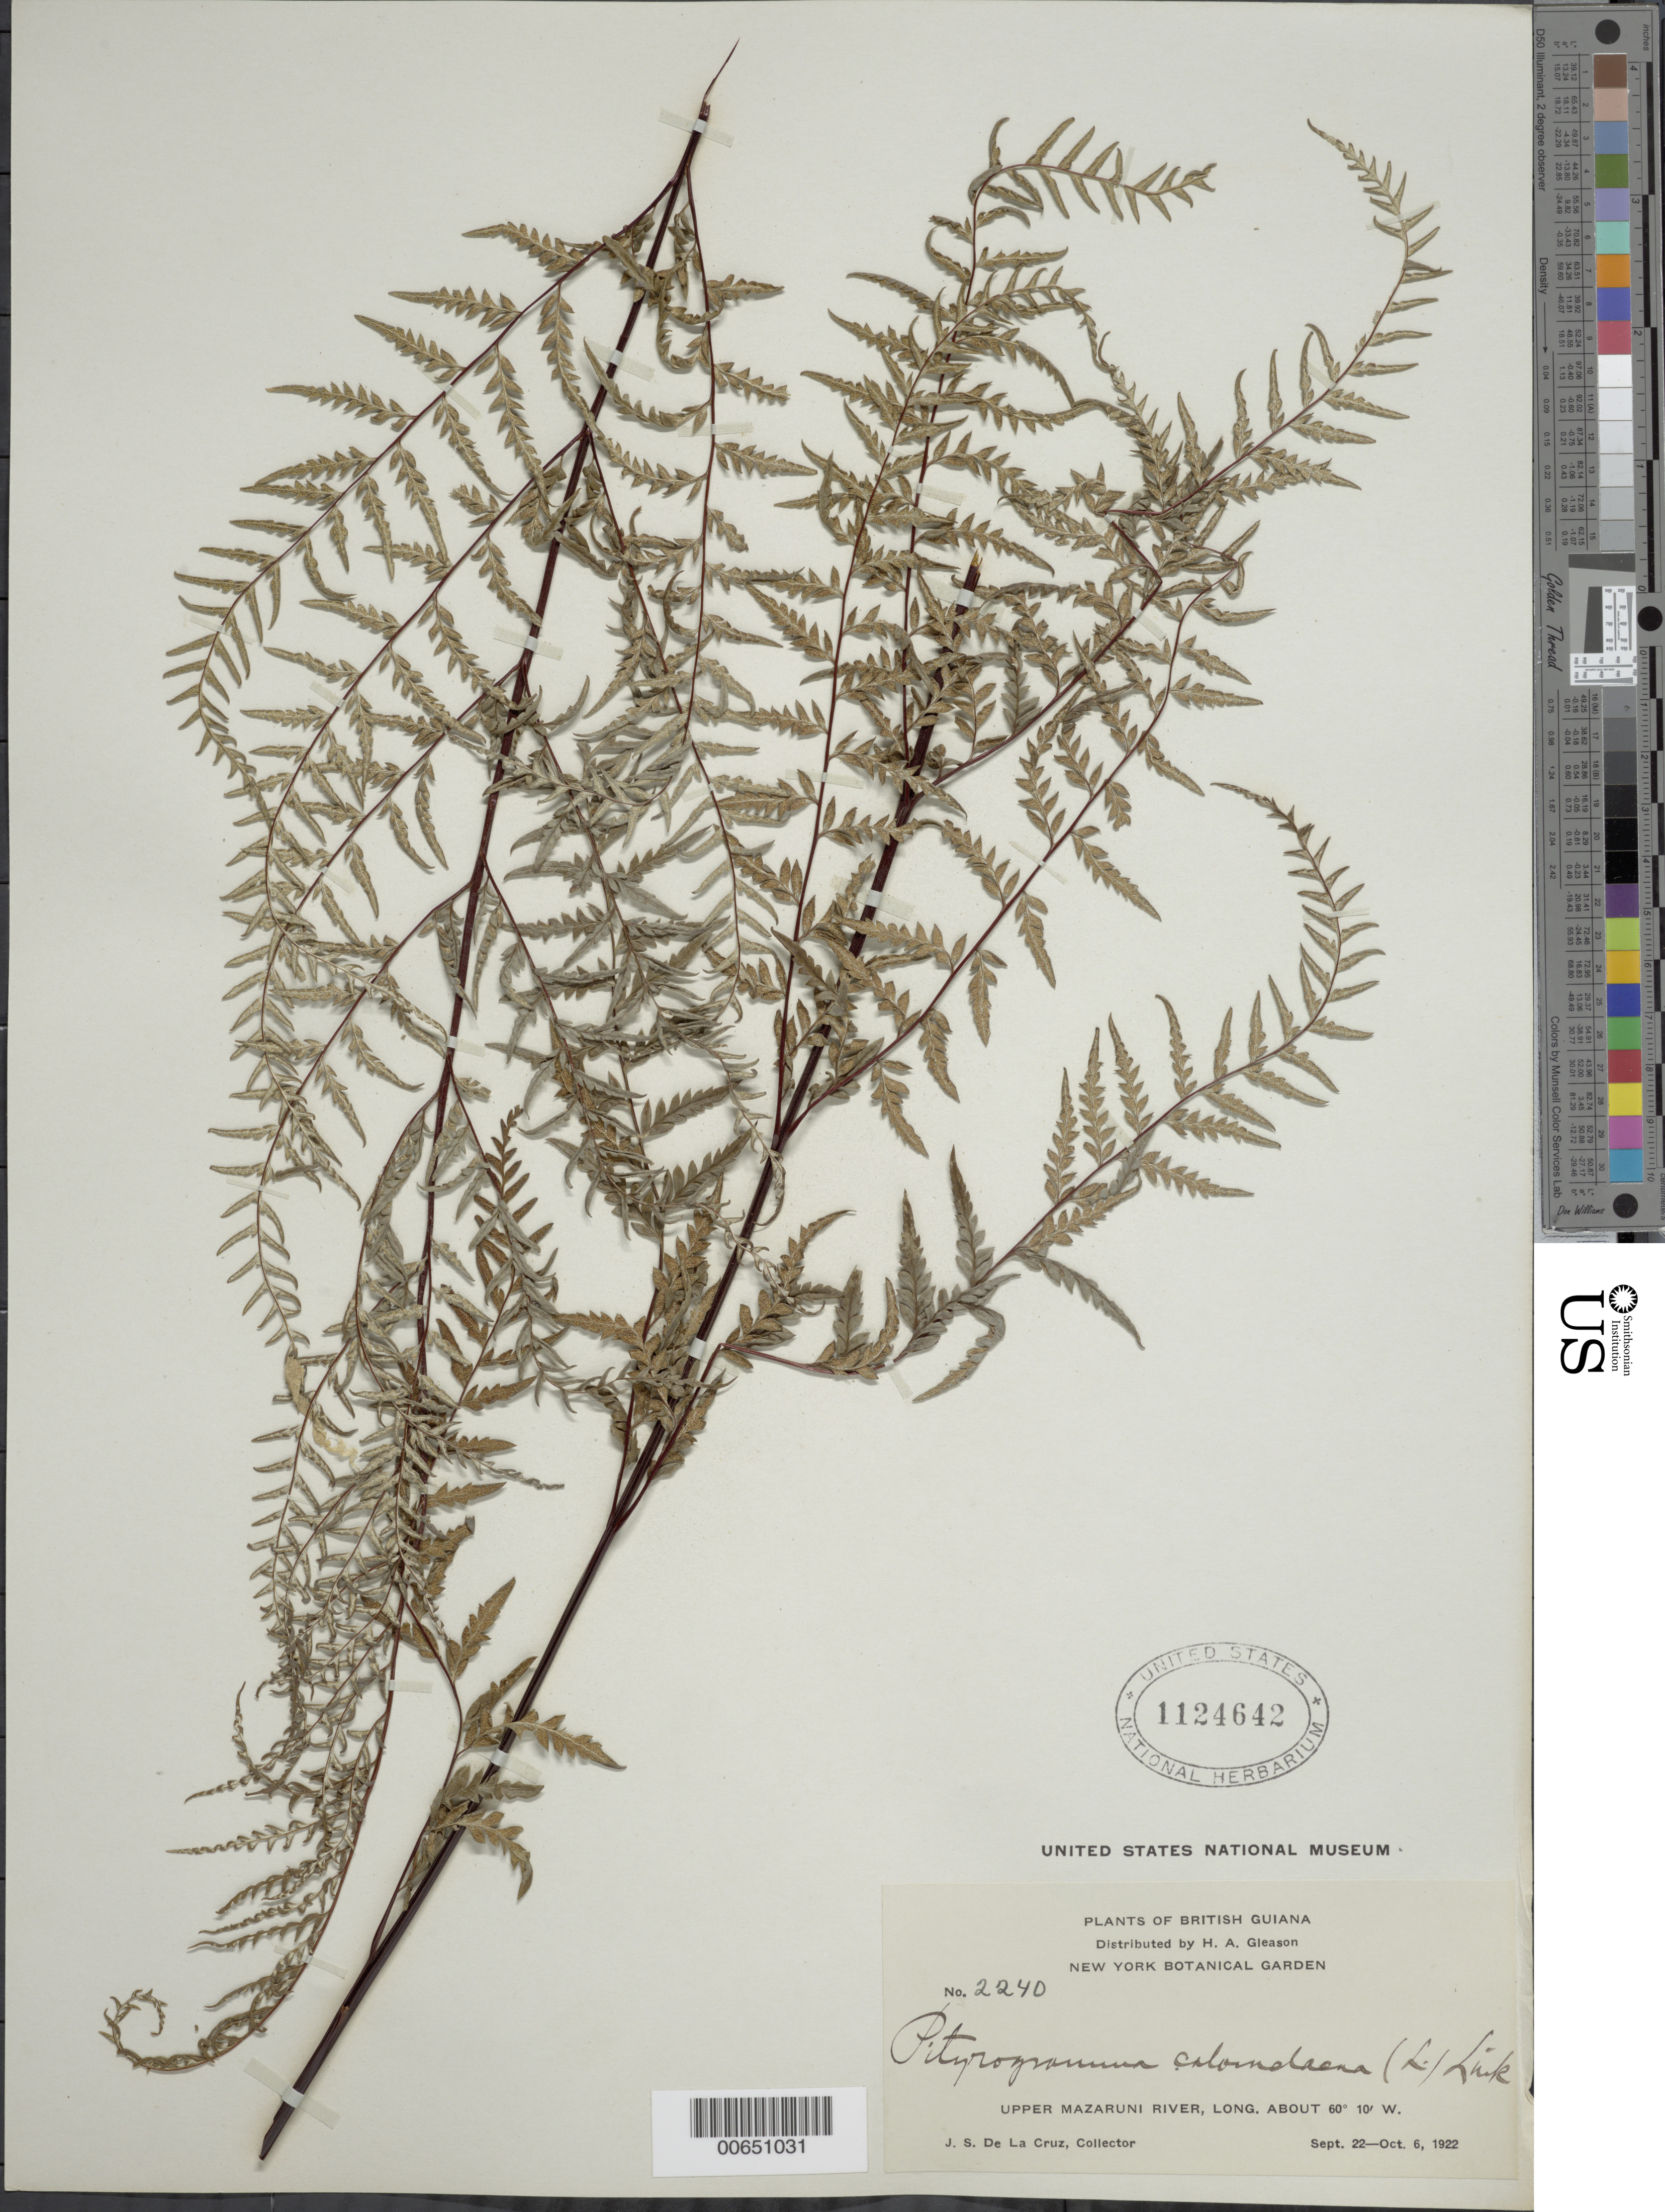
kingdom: Plantae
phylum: Tracheophyta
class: Polypodiopsida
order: Polypodiales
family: Pteridaceae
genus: Pityrogramma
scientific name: Pityrogramma calomelanos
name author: (L.) Link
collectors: J. S. de la Cruz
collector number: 2240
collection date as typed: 22-Sep-22 to 6-Oct-22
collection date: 1922-09-22/1922-10-06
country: Guyana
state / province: Cuyuni-Mazaruni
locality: Upper Mazaruni R.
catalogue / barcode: US 1124642